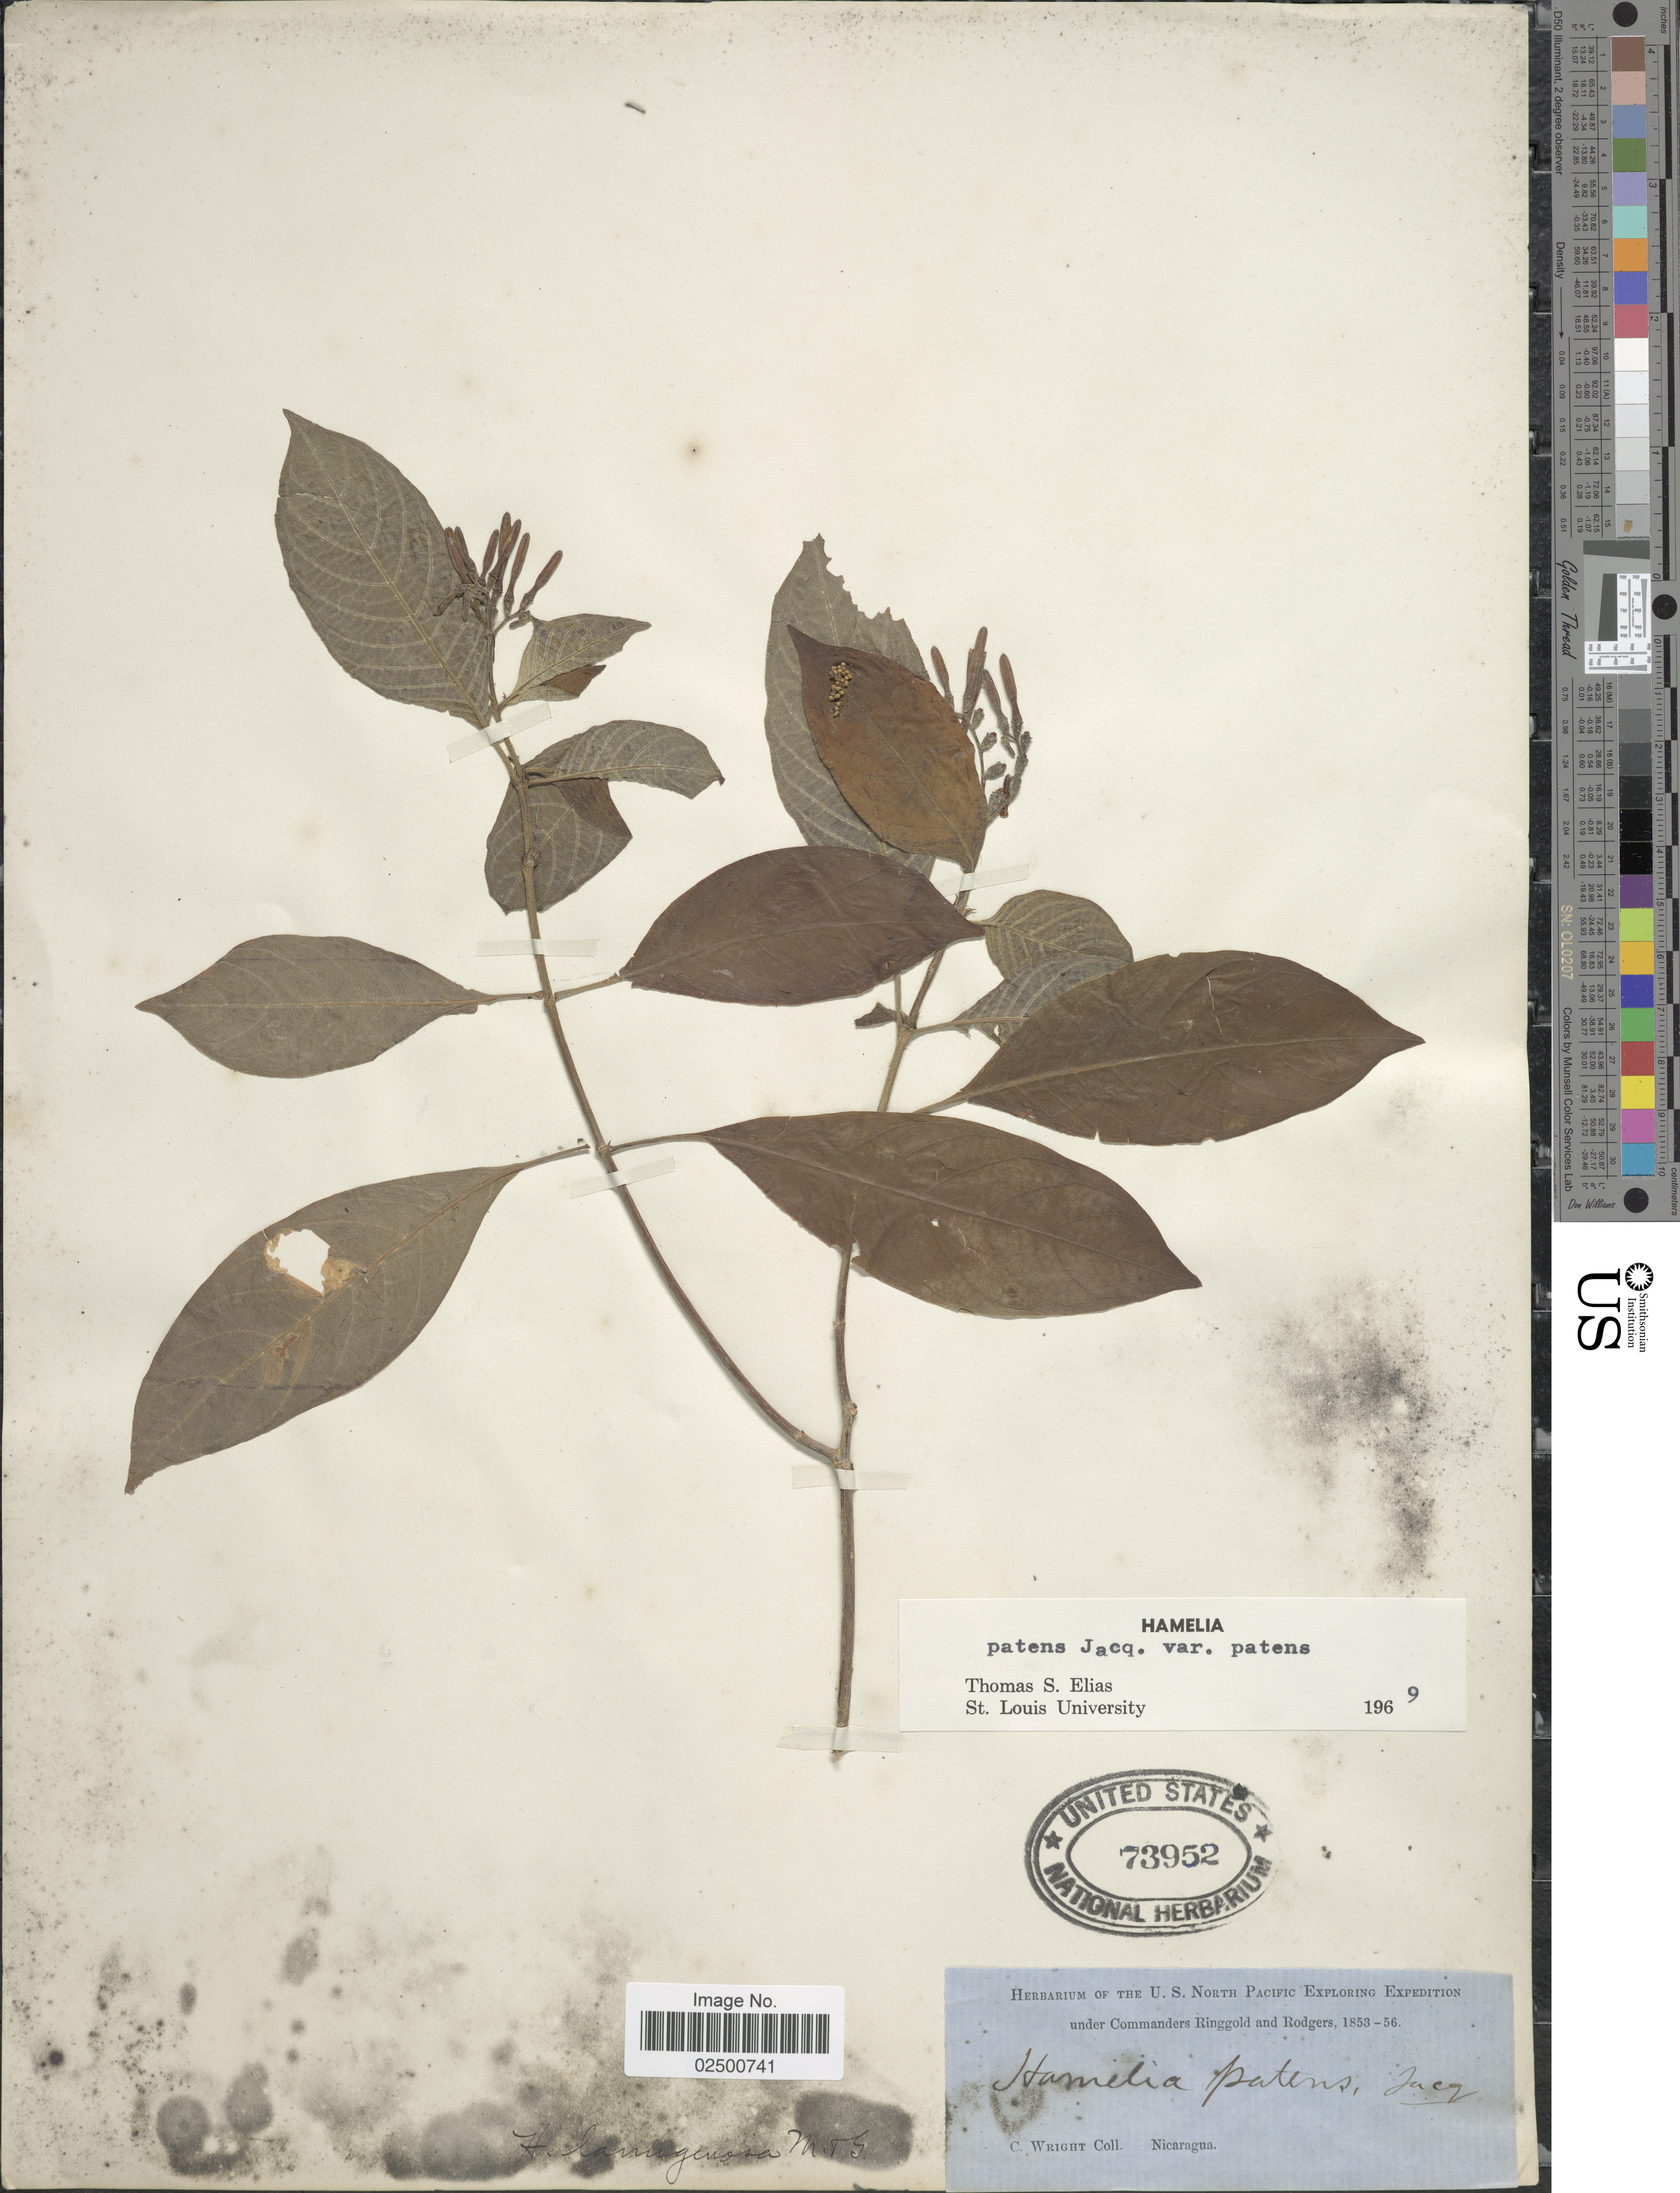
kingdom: Plantae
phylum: Tracheophyta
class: Magnoliopsida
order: Gentianales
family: Rubiaceae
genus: Hamelia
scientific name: Hamelia patens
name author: Jacq.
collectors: C. Wright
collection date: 1853/1856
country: Nicaragua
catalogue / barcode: US 73952